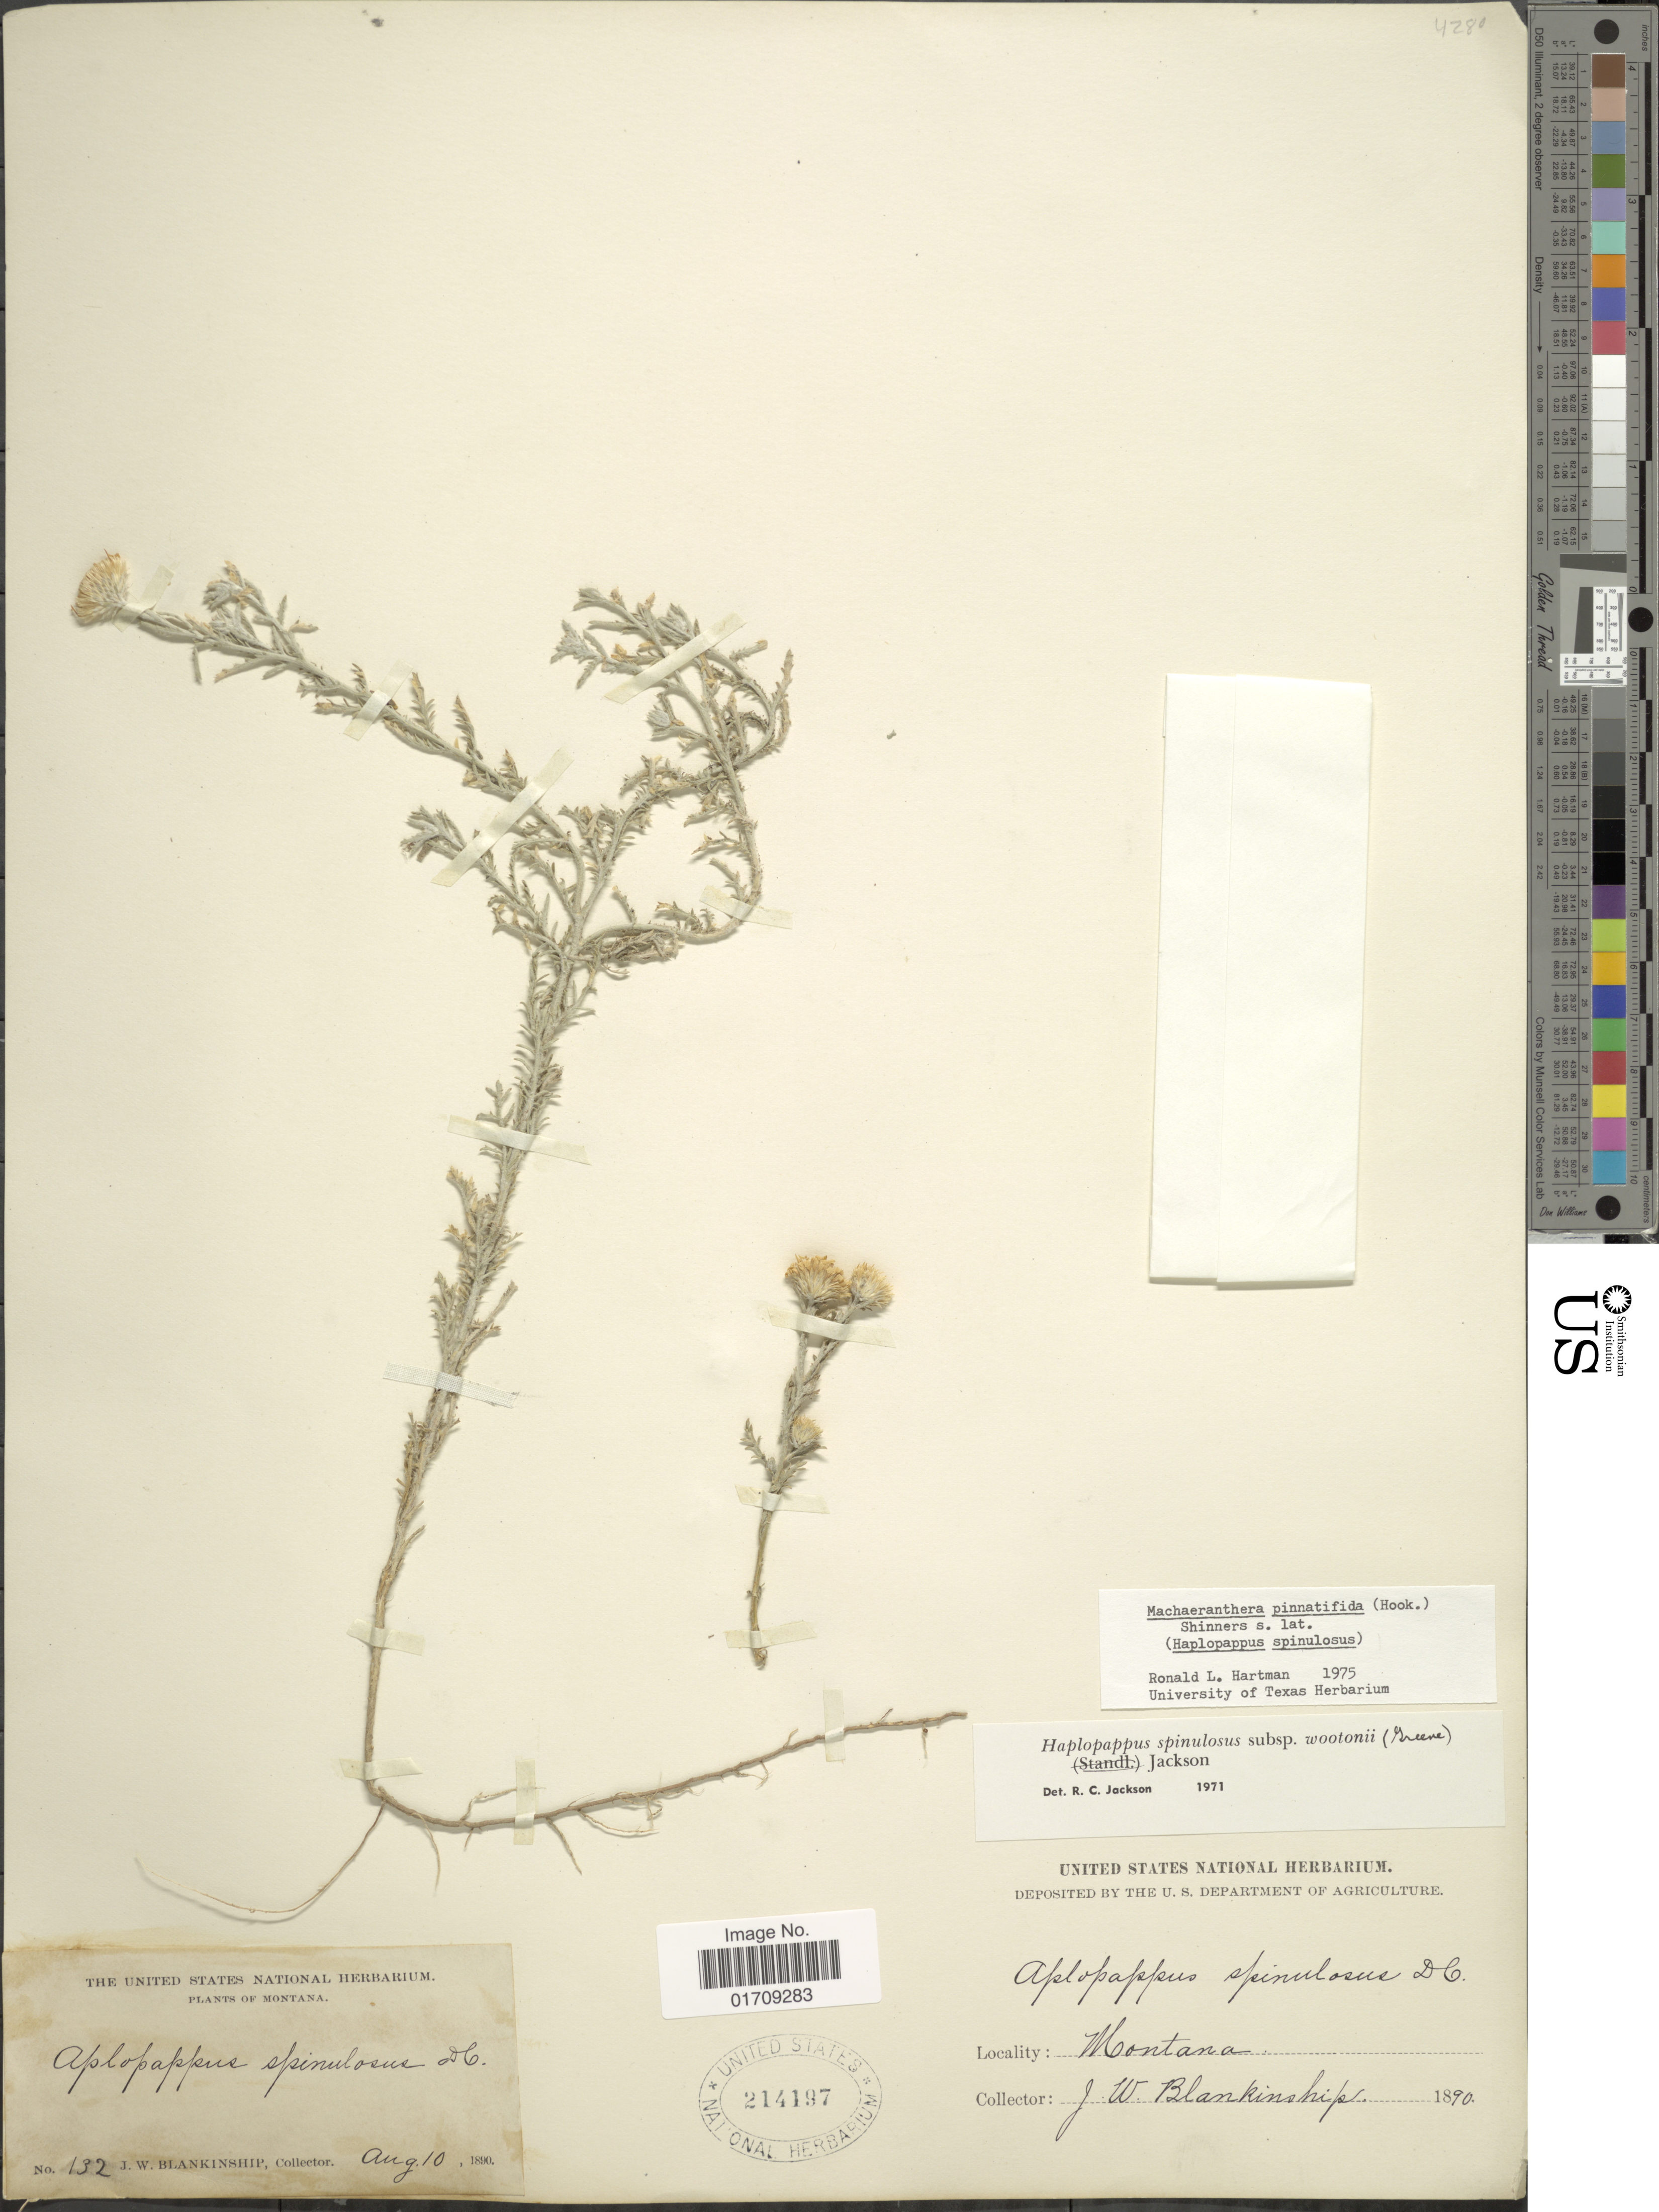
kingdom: Plantae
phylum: Tracheophyta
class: Magnoliopsida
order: Asterales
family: Asteraceae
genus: Machaeranthera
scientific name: Machaeranthera pinnatifida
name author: (Hook.) Shinners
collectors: J. W. Blankinship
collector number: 132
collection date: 1890-08-10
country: United States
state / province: Montana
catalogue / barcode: US 214197